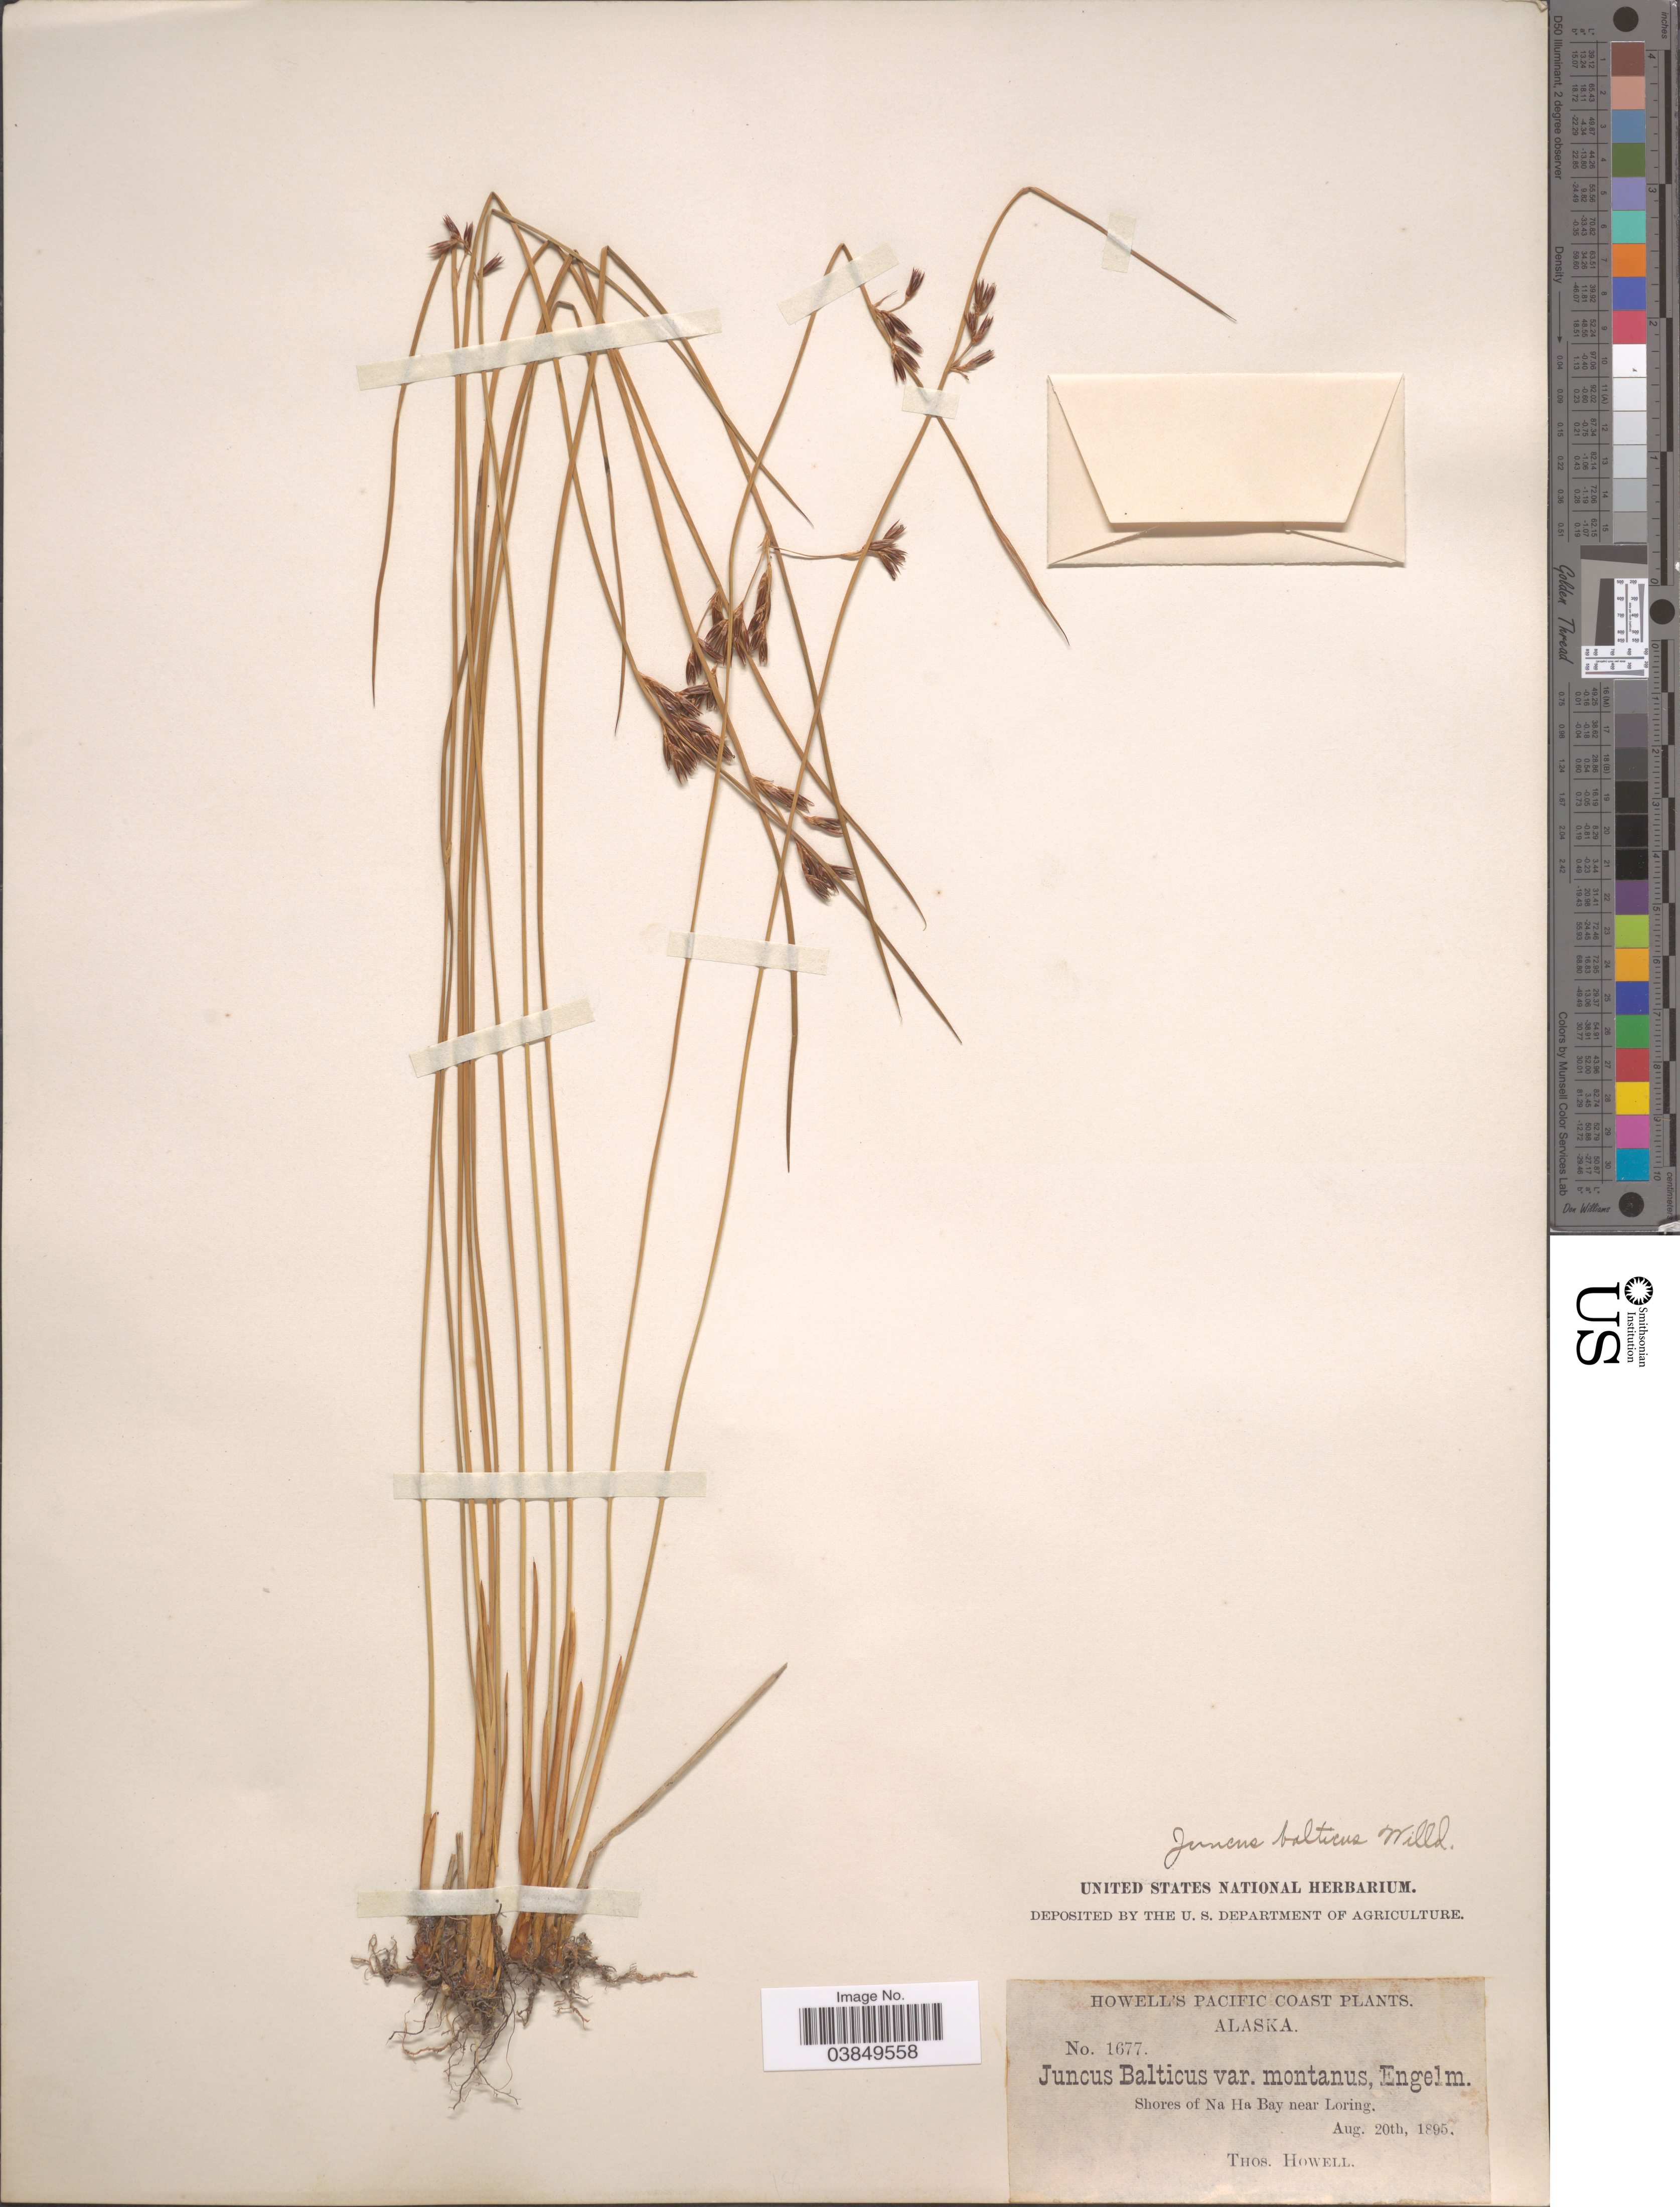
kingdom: Plantae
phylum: Tracheophyta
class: Liliopsida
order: Poales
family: Juncaceae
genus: Juncus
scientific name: Juncus balticus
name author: Willd.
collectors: T. Howell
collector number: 1677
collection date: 1895-08-20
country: United States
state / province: Alaska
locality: Pacific Coast. Shores of Na Ha Bay near Loring.